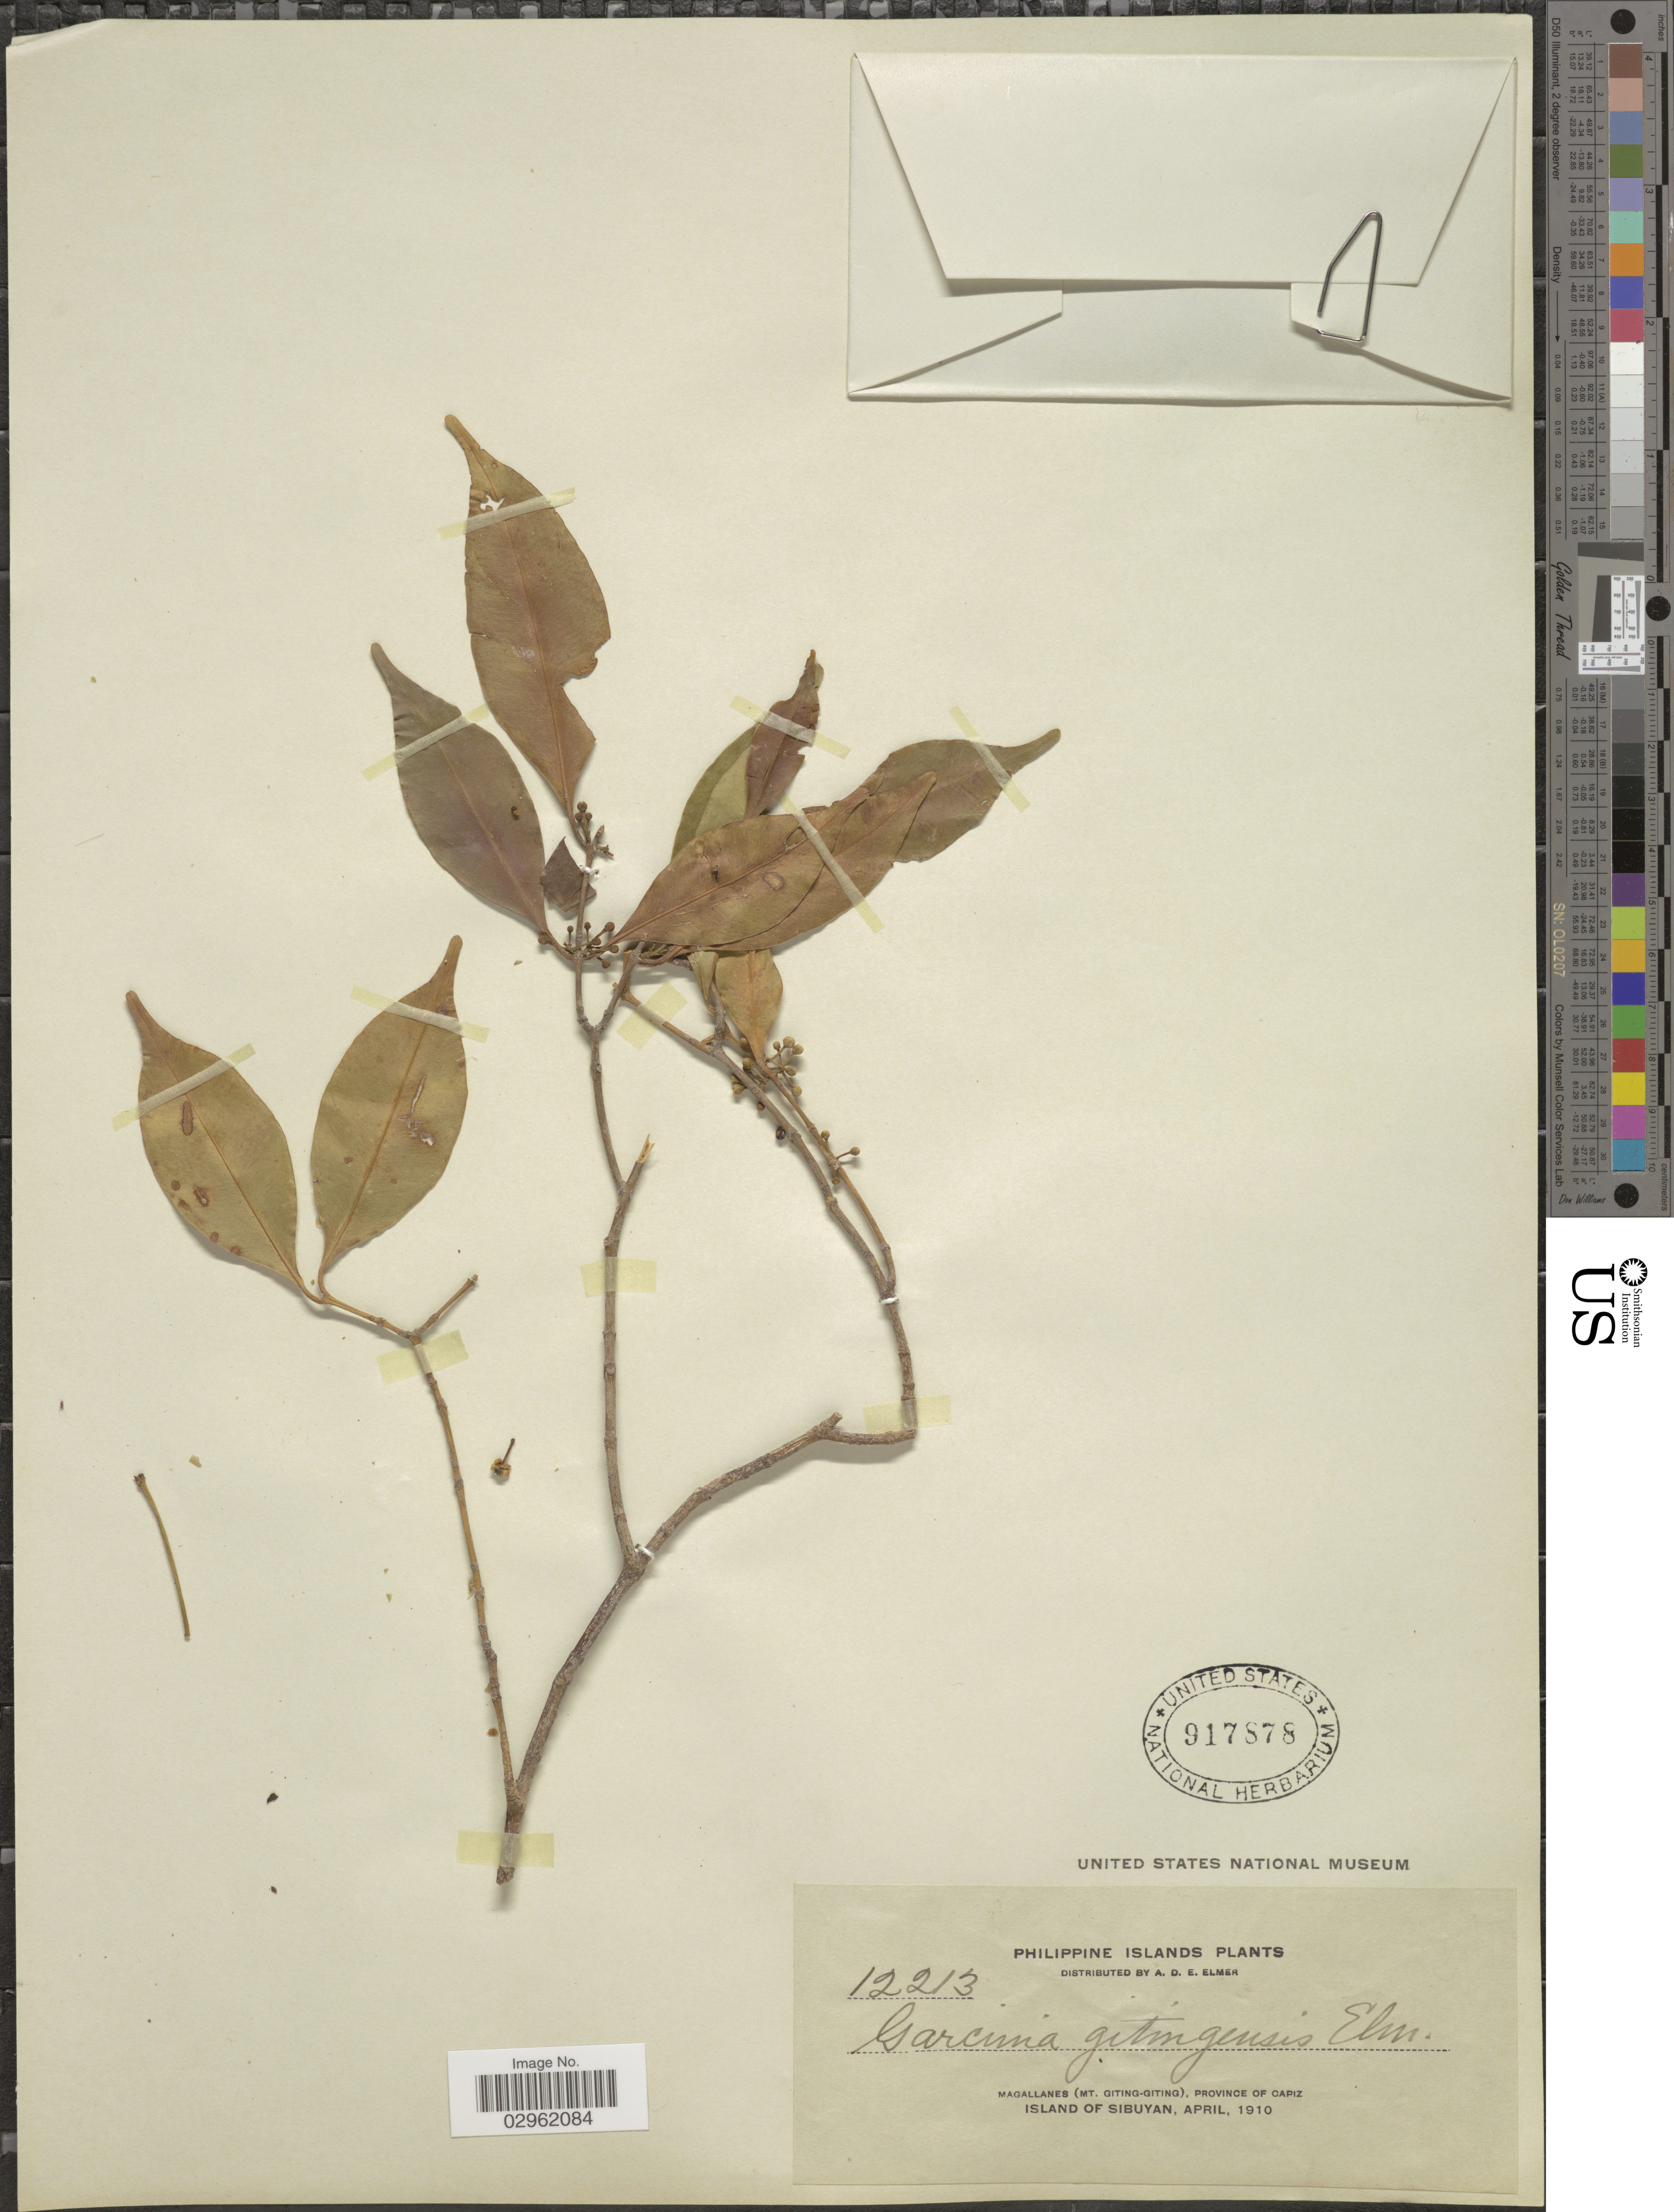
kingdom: Plantae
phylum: Tracheophyta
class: Magnoliopsida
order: Malpighiales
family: Clusiaceae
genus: Garcinia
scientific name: Garcinia brevirostris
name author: Scheff.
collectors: A. D. E. Elmer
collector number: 12213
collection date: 1910-04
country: Philippines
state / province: Western Visayas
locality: Philippine Islands. Magallanes (Mt. Giting-Giting), Province of Capiz. Island of Sibuyan.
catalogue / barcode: US 917878